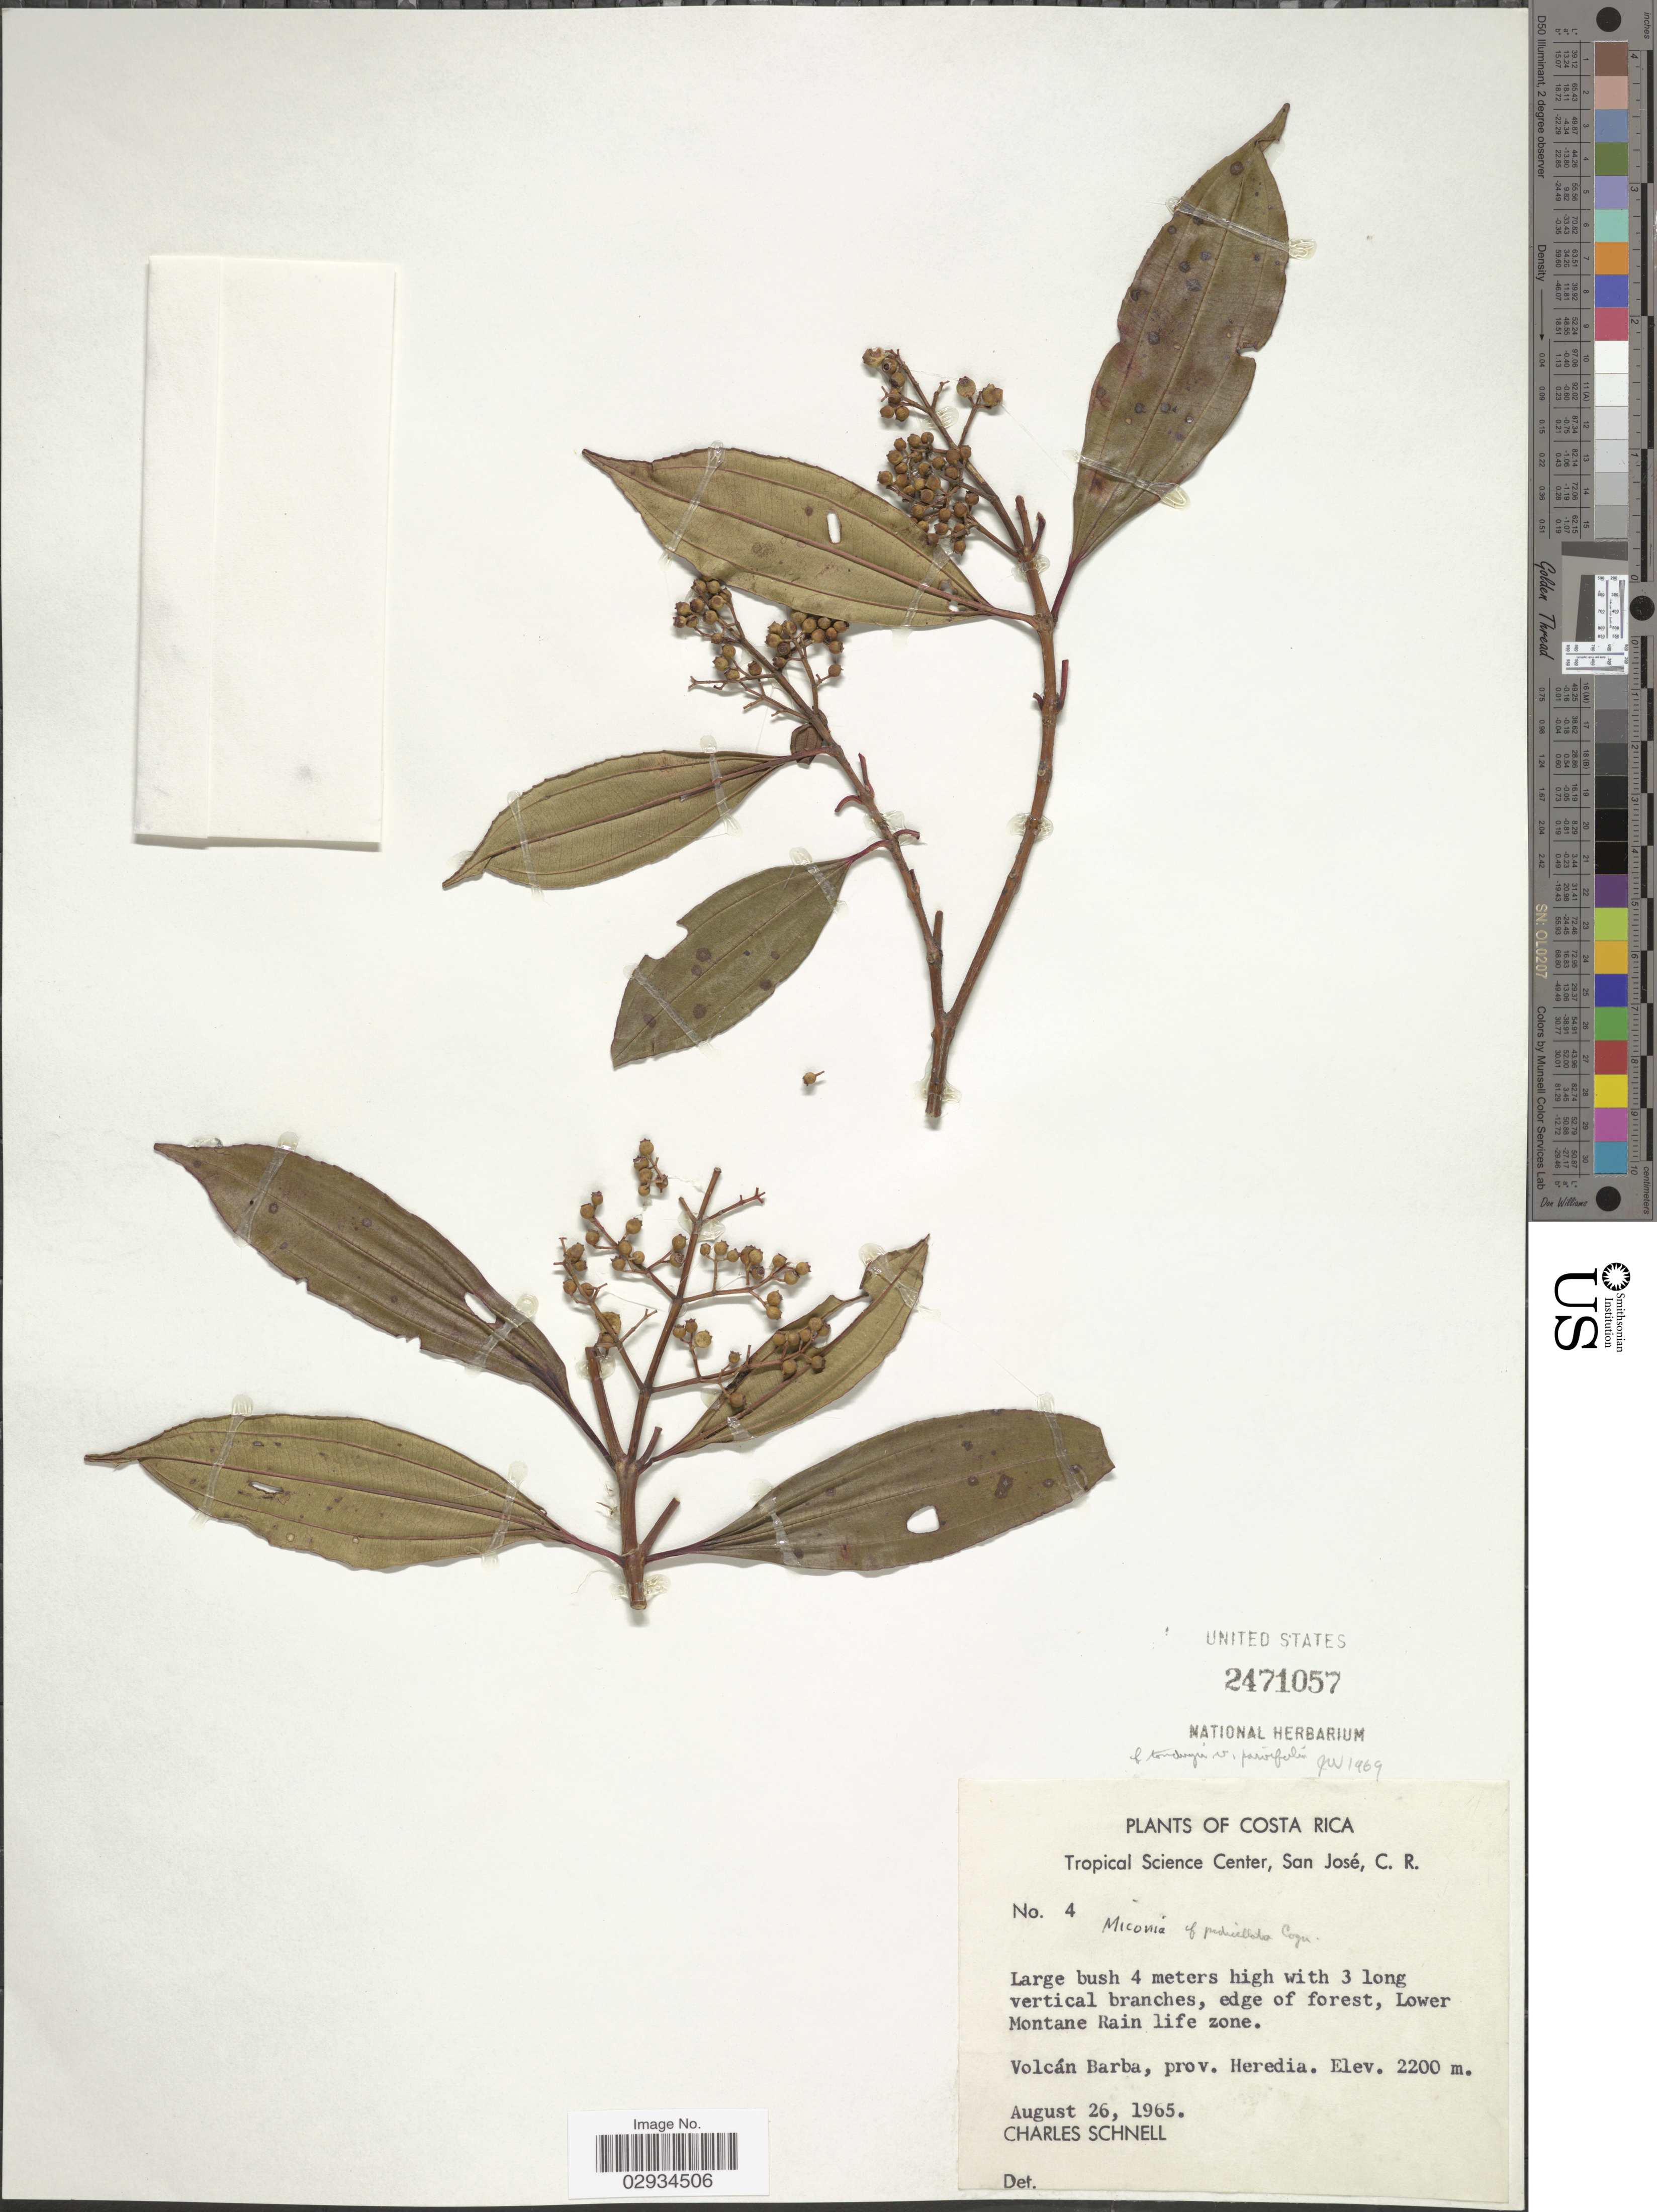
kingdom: Plantae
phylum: Tracheophyta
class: Magnoliopsida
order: Myrtales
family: Melastomataceae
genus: Miconia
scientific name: Miconia theizans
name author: (Bonpl.) Cogn.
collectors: C. Schnell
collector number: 4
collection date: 1965-08-26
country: Costa Rica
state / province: Heredia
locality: Volcán Barba.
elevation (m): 2200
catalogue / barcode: US 2471057